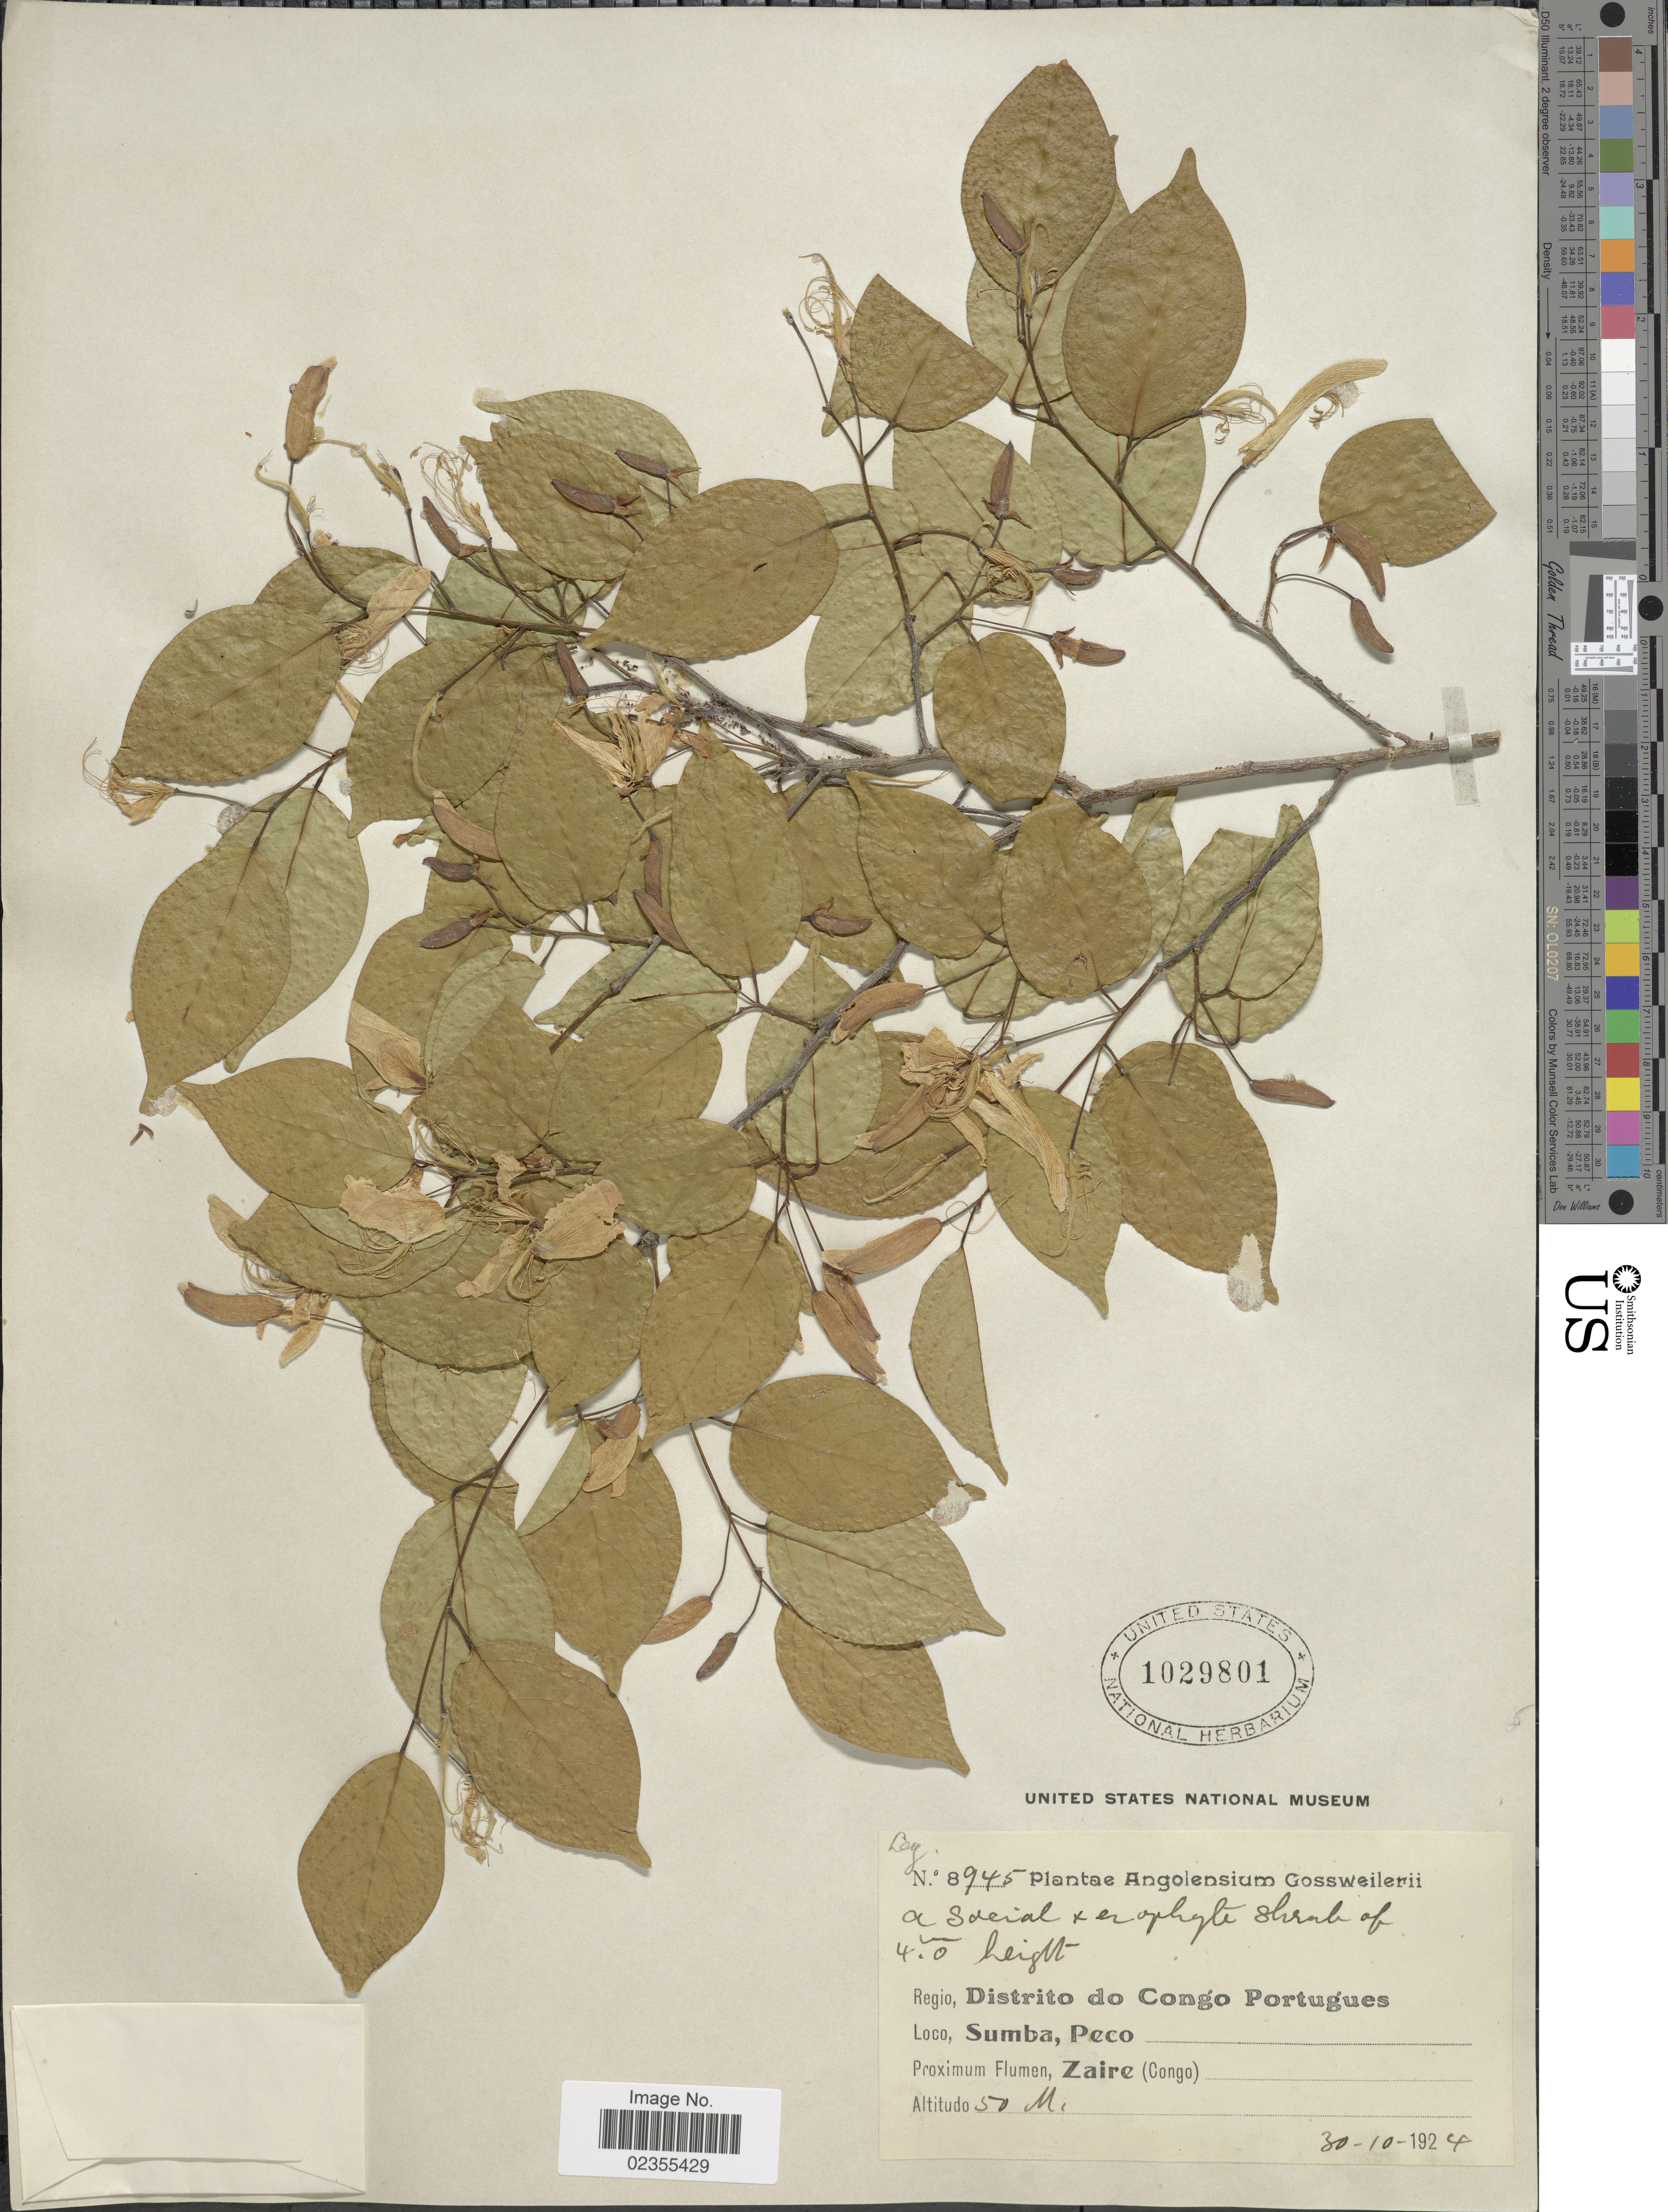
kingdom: Plantae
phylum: Tracheophyta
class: Magnoliopsida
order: Fabales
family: Fabaceae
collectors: -. Gossweiler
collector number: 8945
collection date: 1924-10-30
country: Angola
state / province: Zaire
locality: Regio, Distrito do Congo Portugues, Sumba, Peco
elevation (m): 50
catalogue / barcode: US 1029801